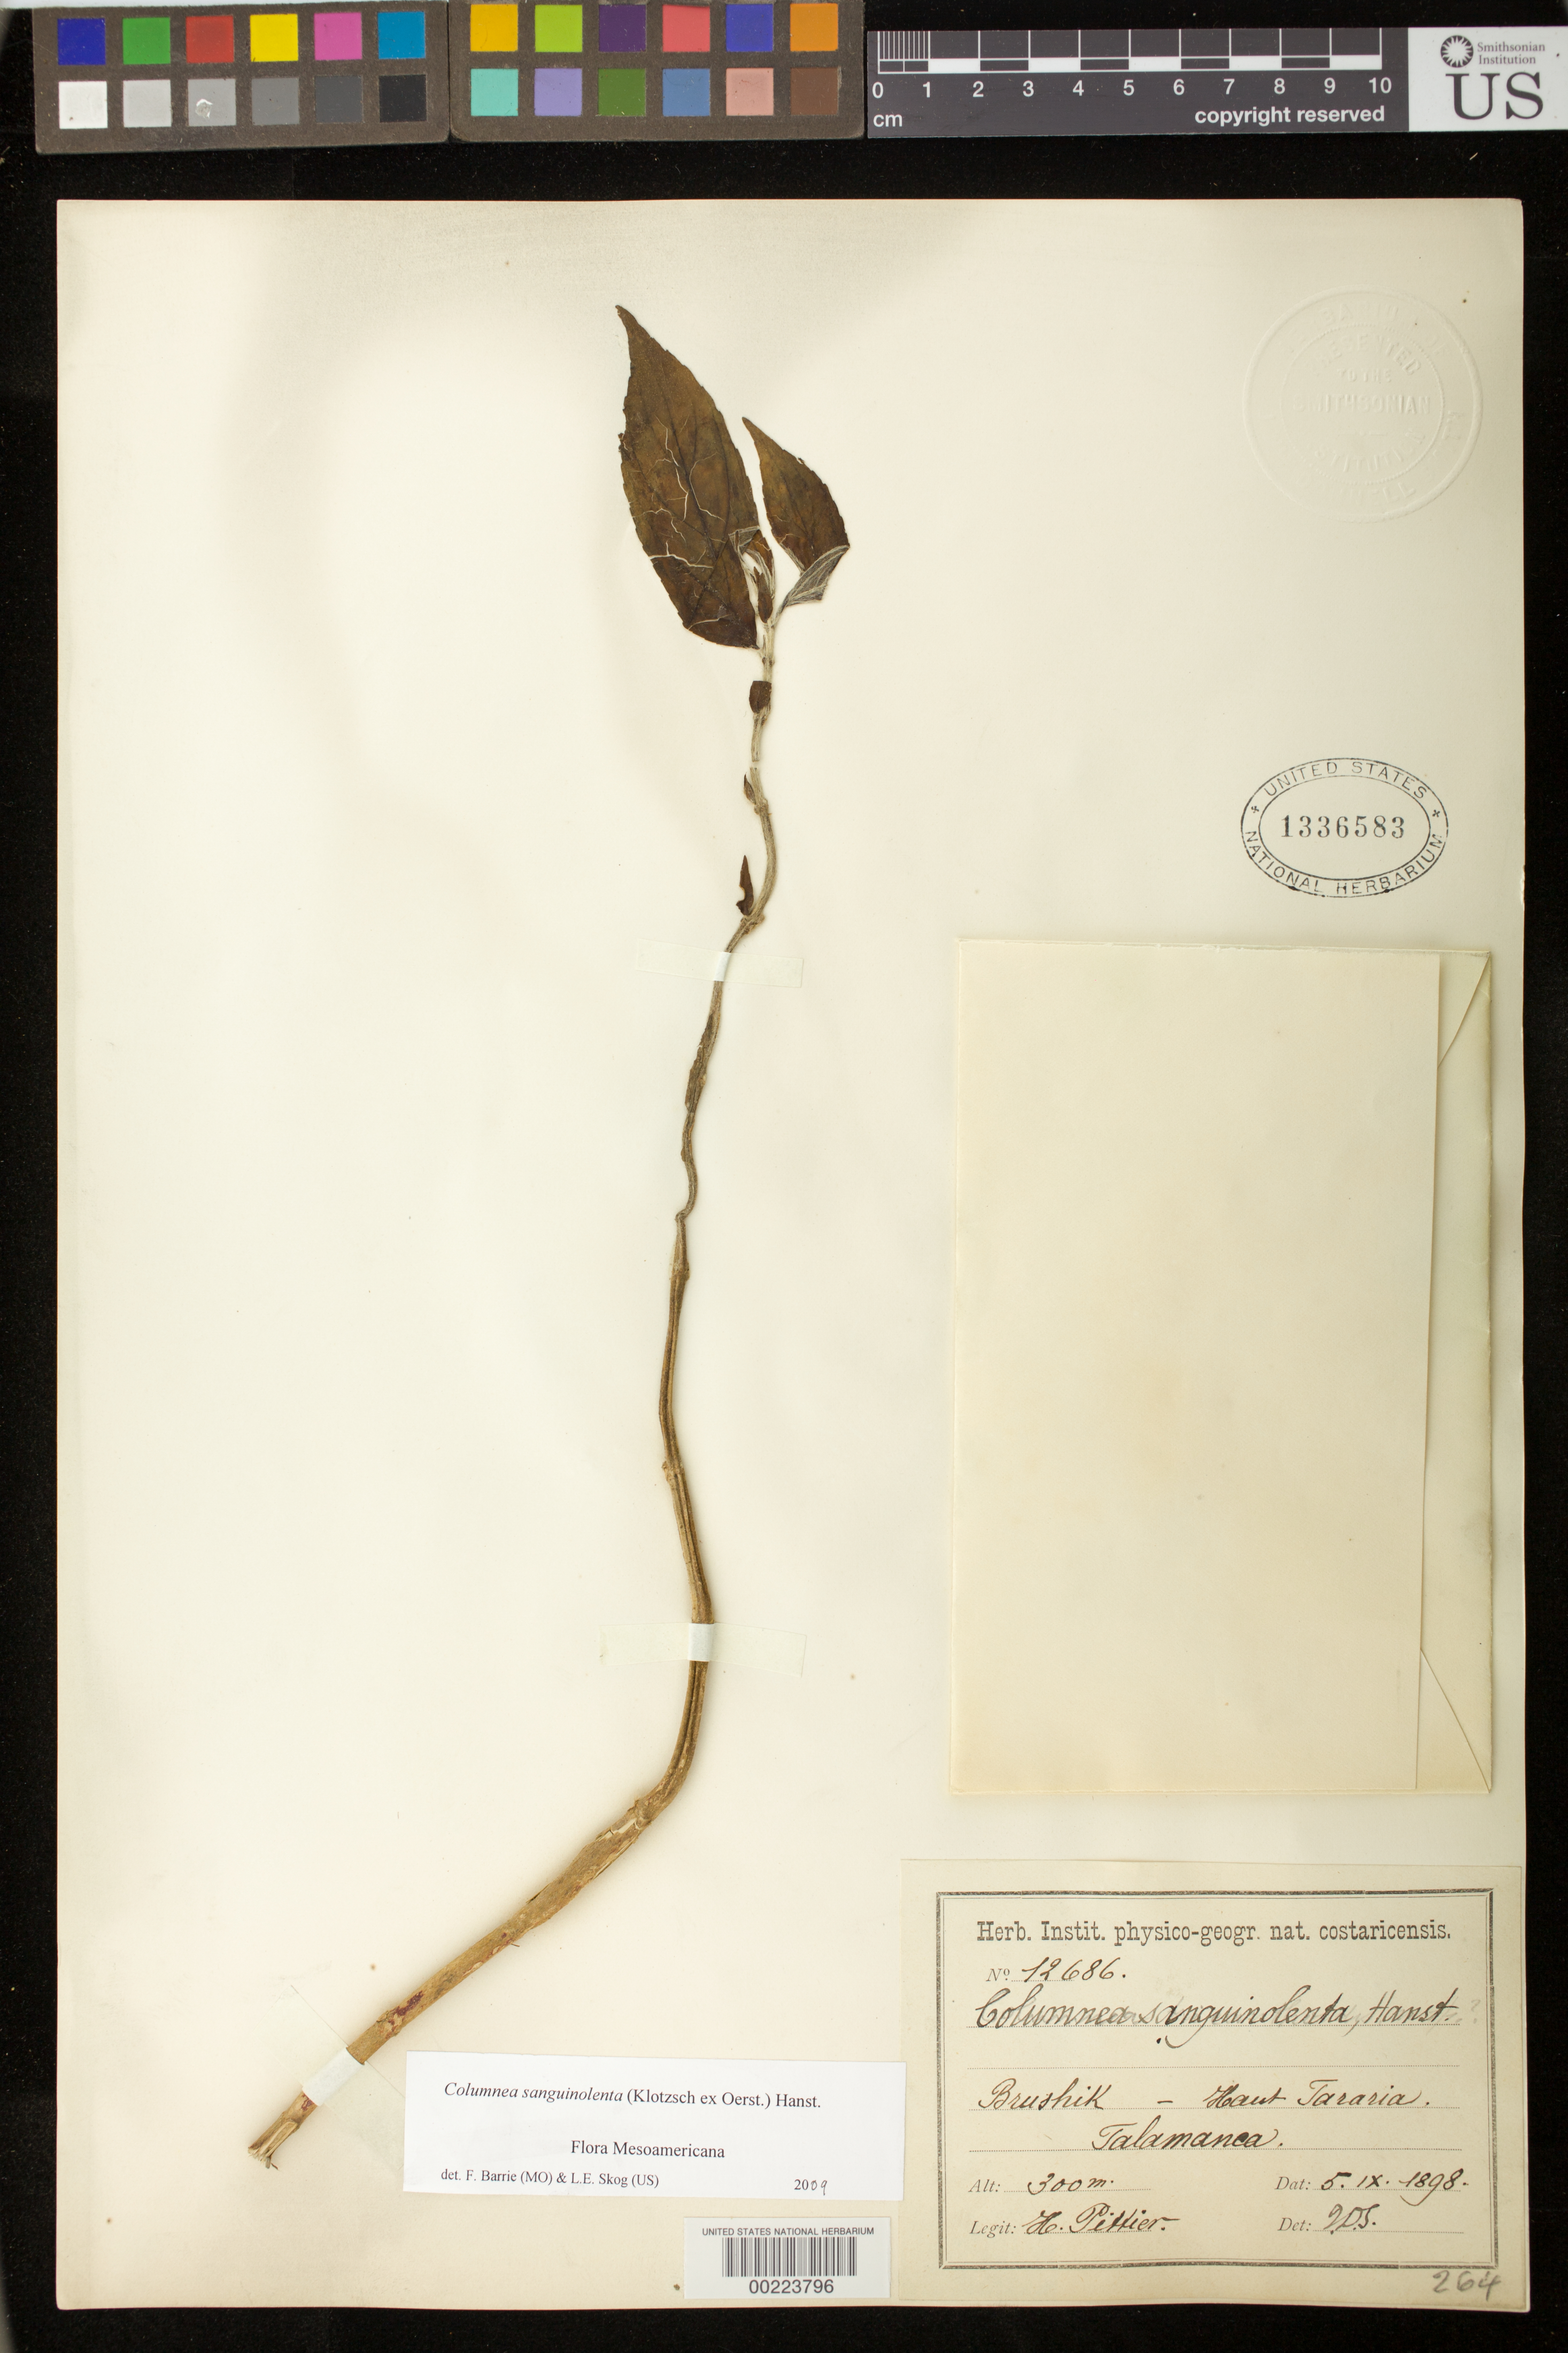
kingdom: Plantae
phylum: Tracheophyta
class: Magnoliopsida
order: Lamiales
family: Gesneriaceae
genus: Columnea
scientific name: Columnea sanguinolenta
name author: (Klotzsch ex Oerst.) Hanst.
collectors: H. F. Pittier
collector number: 12686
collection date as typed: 05 Sep 1898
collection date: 1898-09-05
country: Costa Rica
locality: Brushik - Haust Tararia, Talamanca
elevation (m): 300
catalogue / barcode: US 1336583